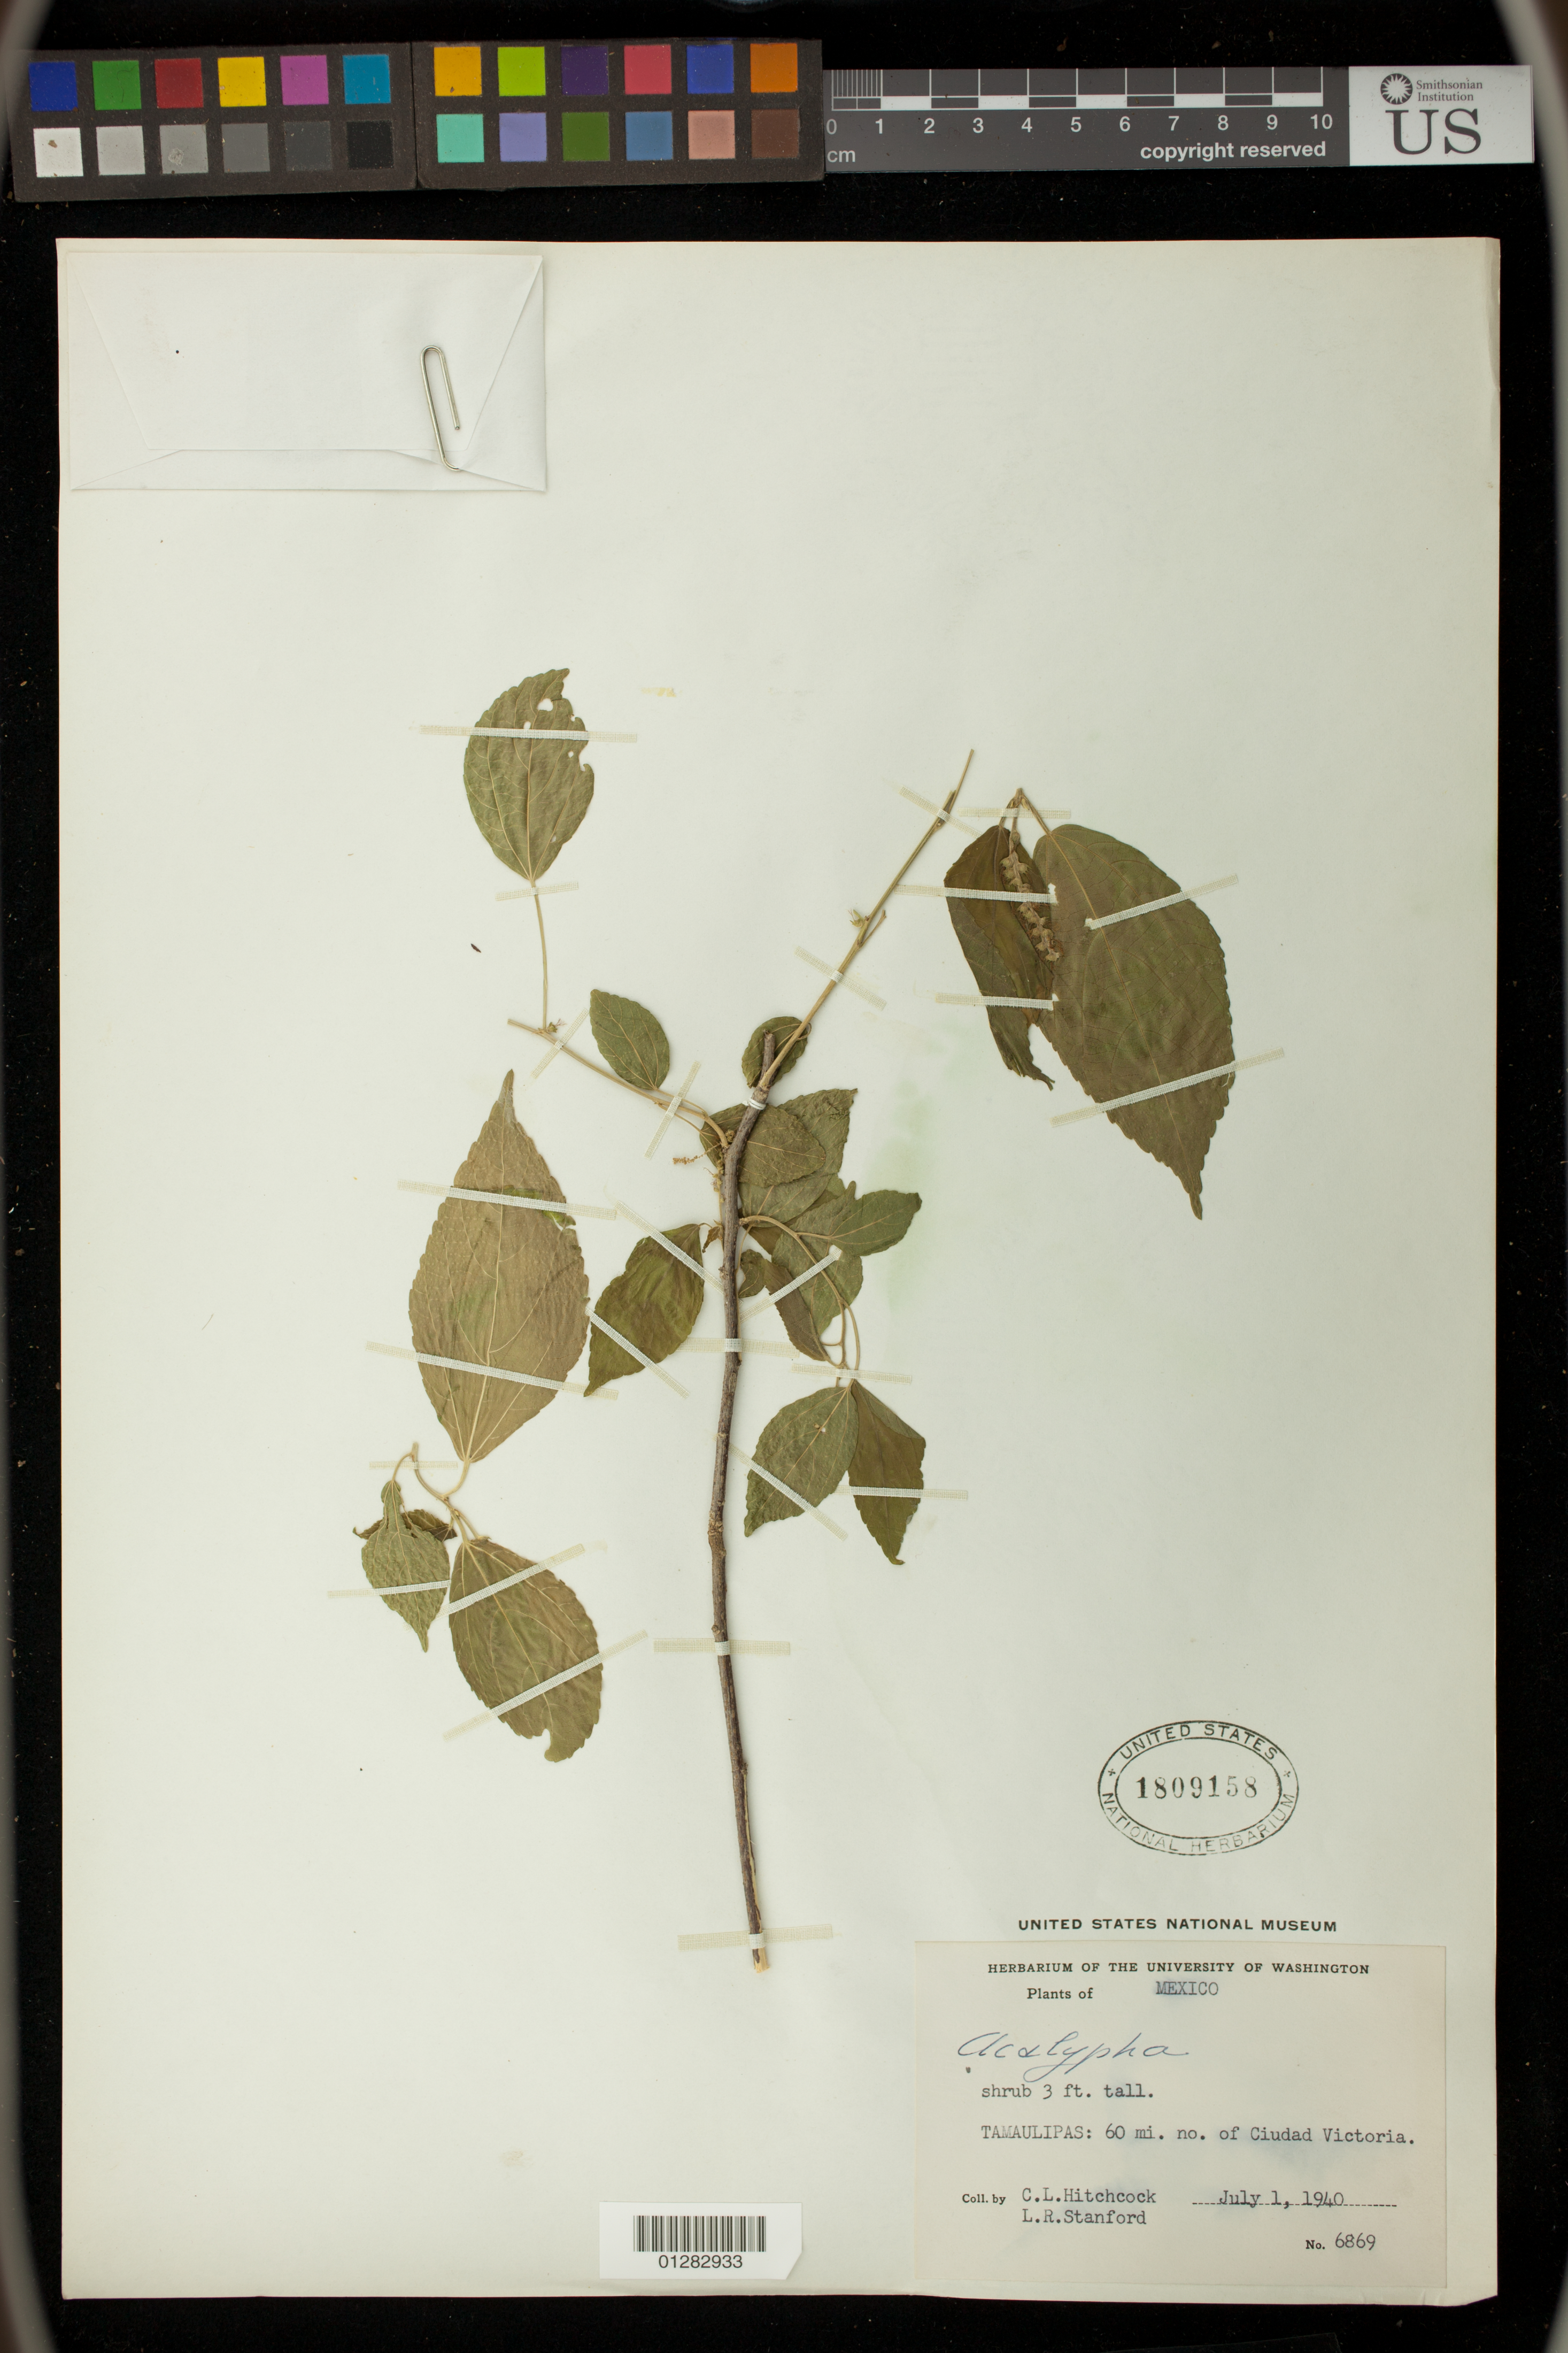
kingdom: Plantae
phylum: Tracheophyta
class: Magnoliopsida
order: Malpighiales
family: Euphorbiaceae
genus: Acalypha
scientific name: Acalypha sp.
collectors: C. L. Hitchcock & L. R. Stanford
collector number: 6869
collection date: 1940-07-01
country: Mexico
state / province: Tamaulipas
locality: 60 miles north of Ciudad Victoria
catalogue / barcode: US 1809158